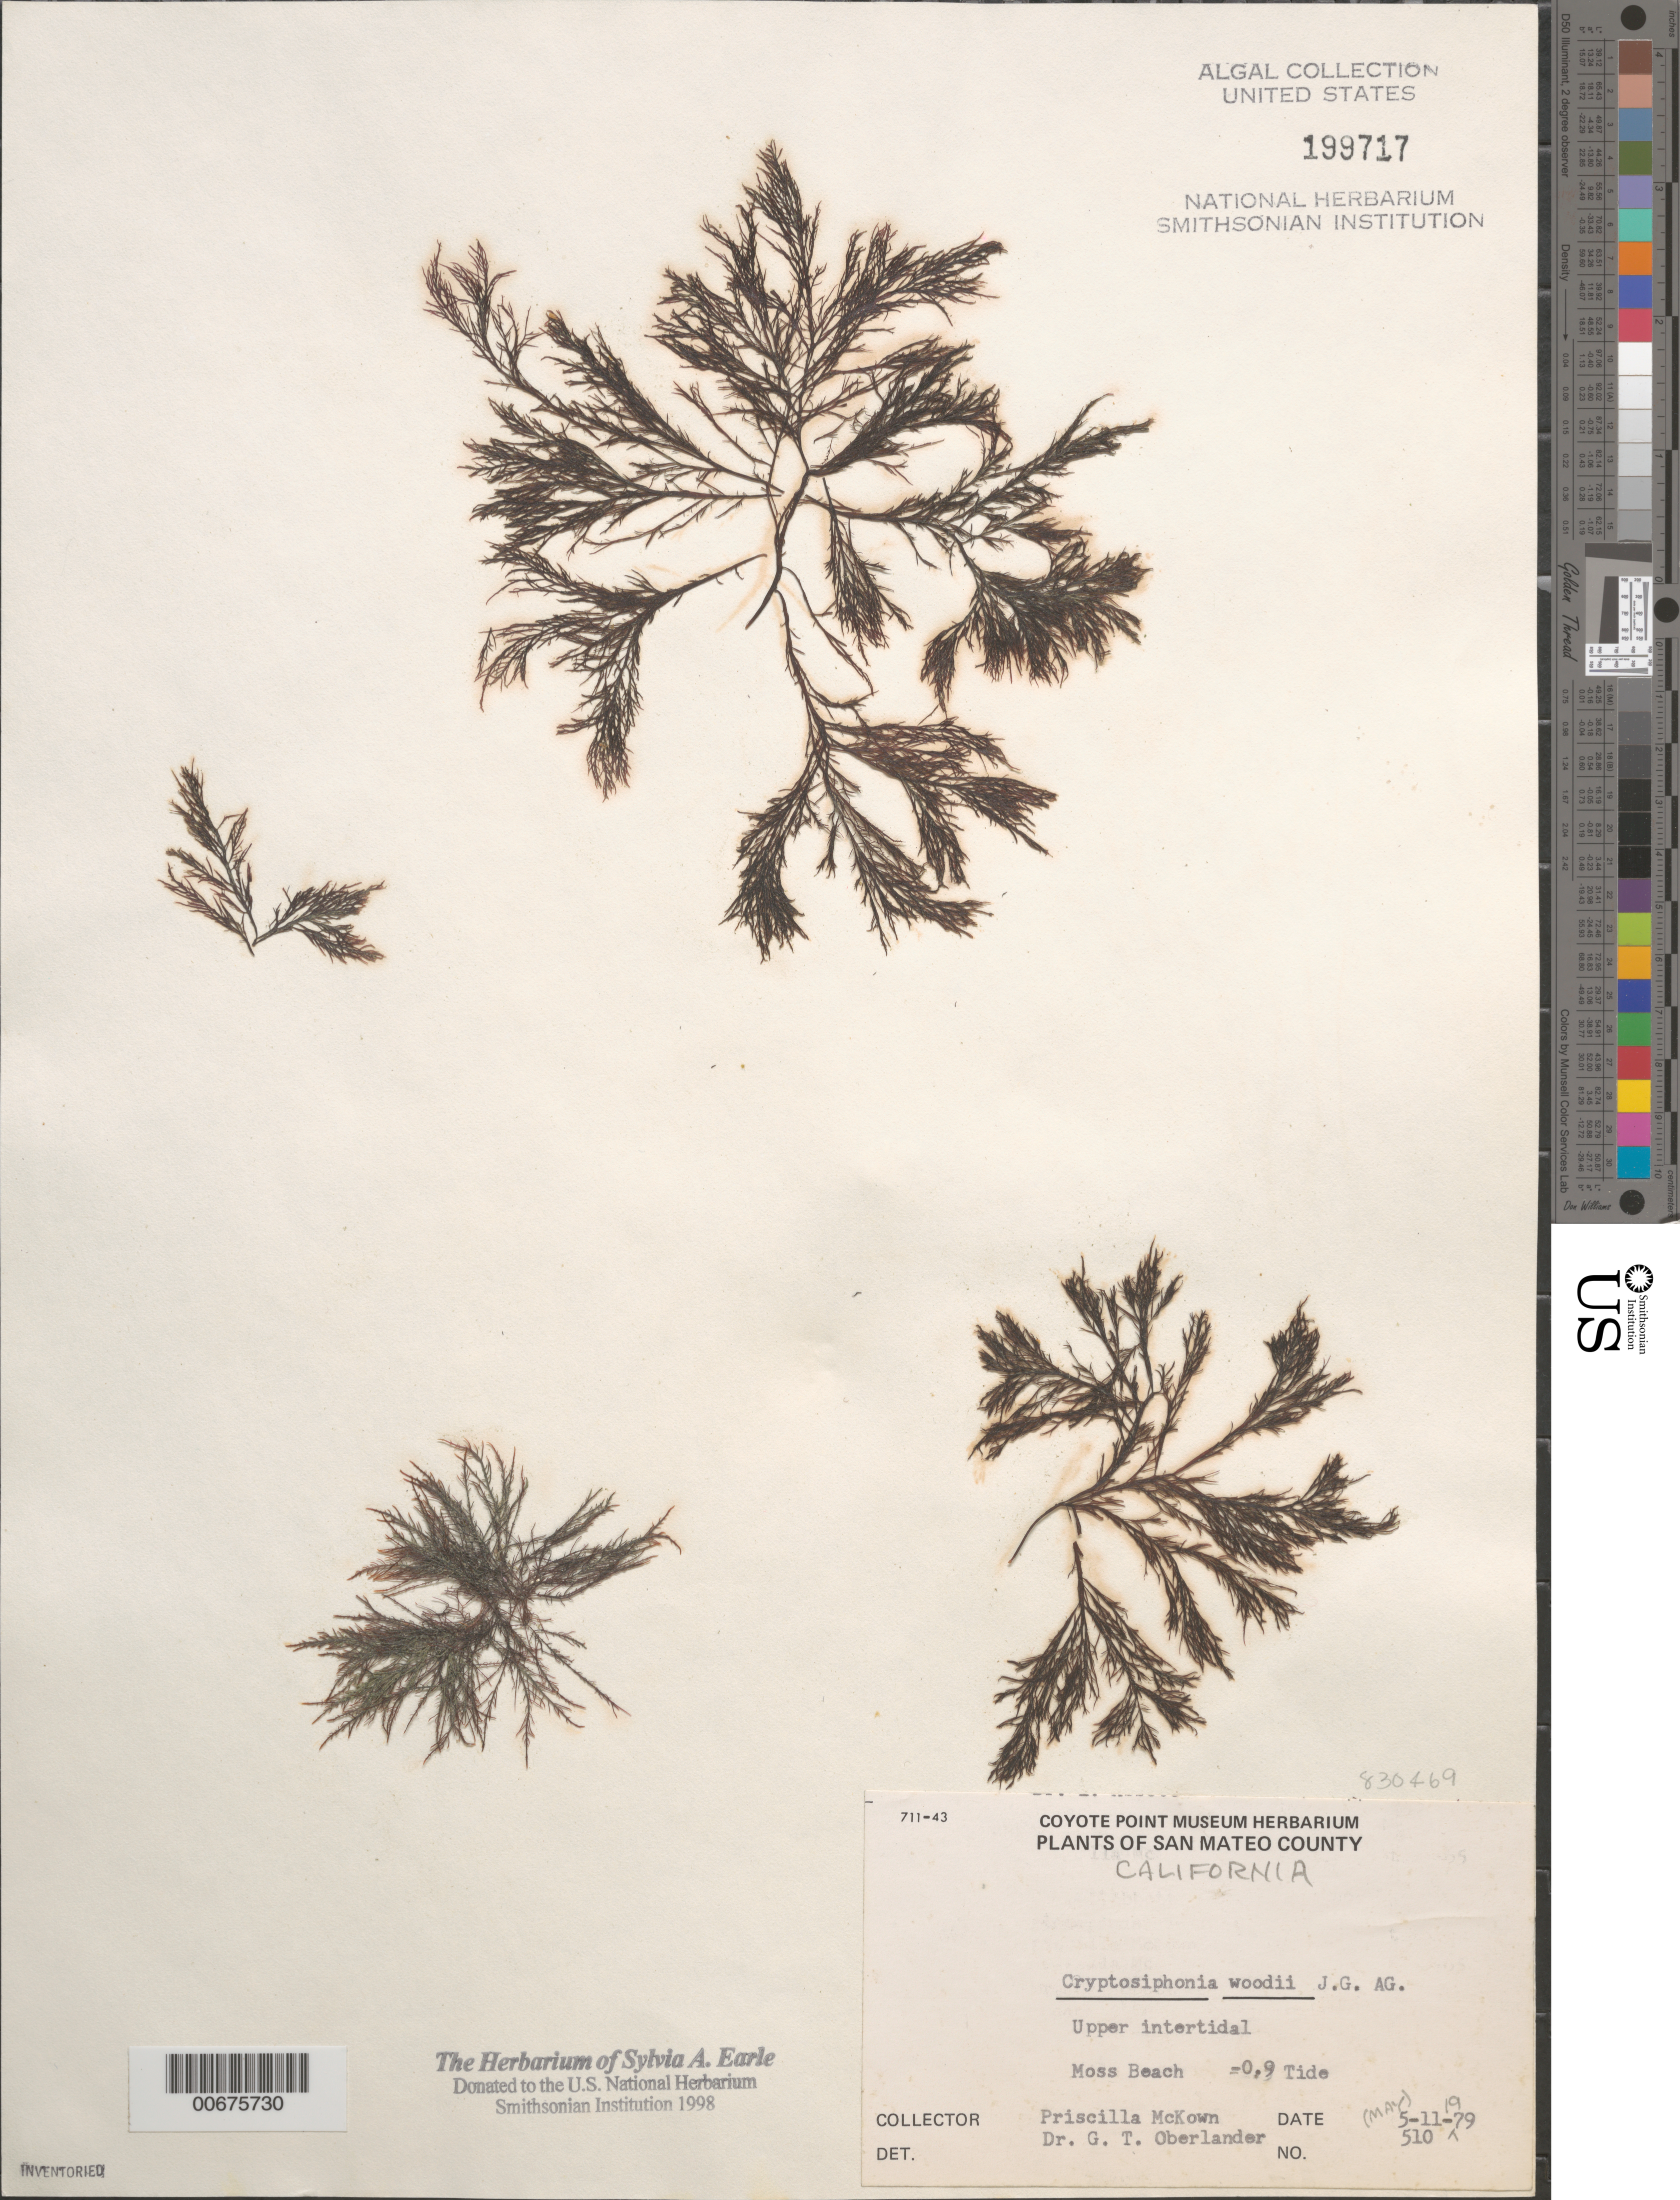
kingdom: Plantae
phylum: Rhodophyta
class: Florideophyceae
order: Gigartinales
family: Dumontiaceae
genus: Cryptosiphonia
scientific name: Cryptosiphonia woodii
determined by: Oberlander, G. T.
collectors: P. McKown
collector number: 510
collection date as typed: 11 May 1979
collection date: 1979-05-11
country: United States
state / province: California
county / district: San Mateo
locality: Moss Beach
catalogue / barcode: US 199717